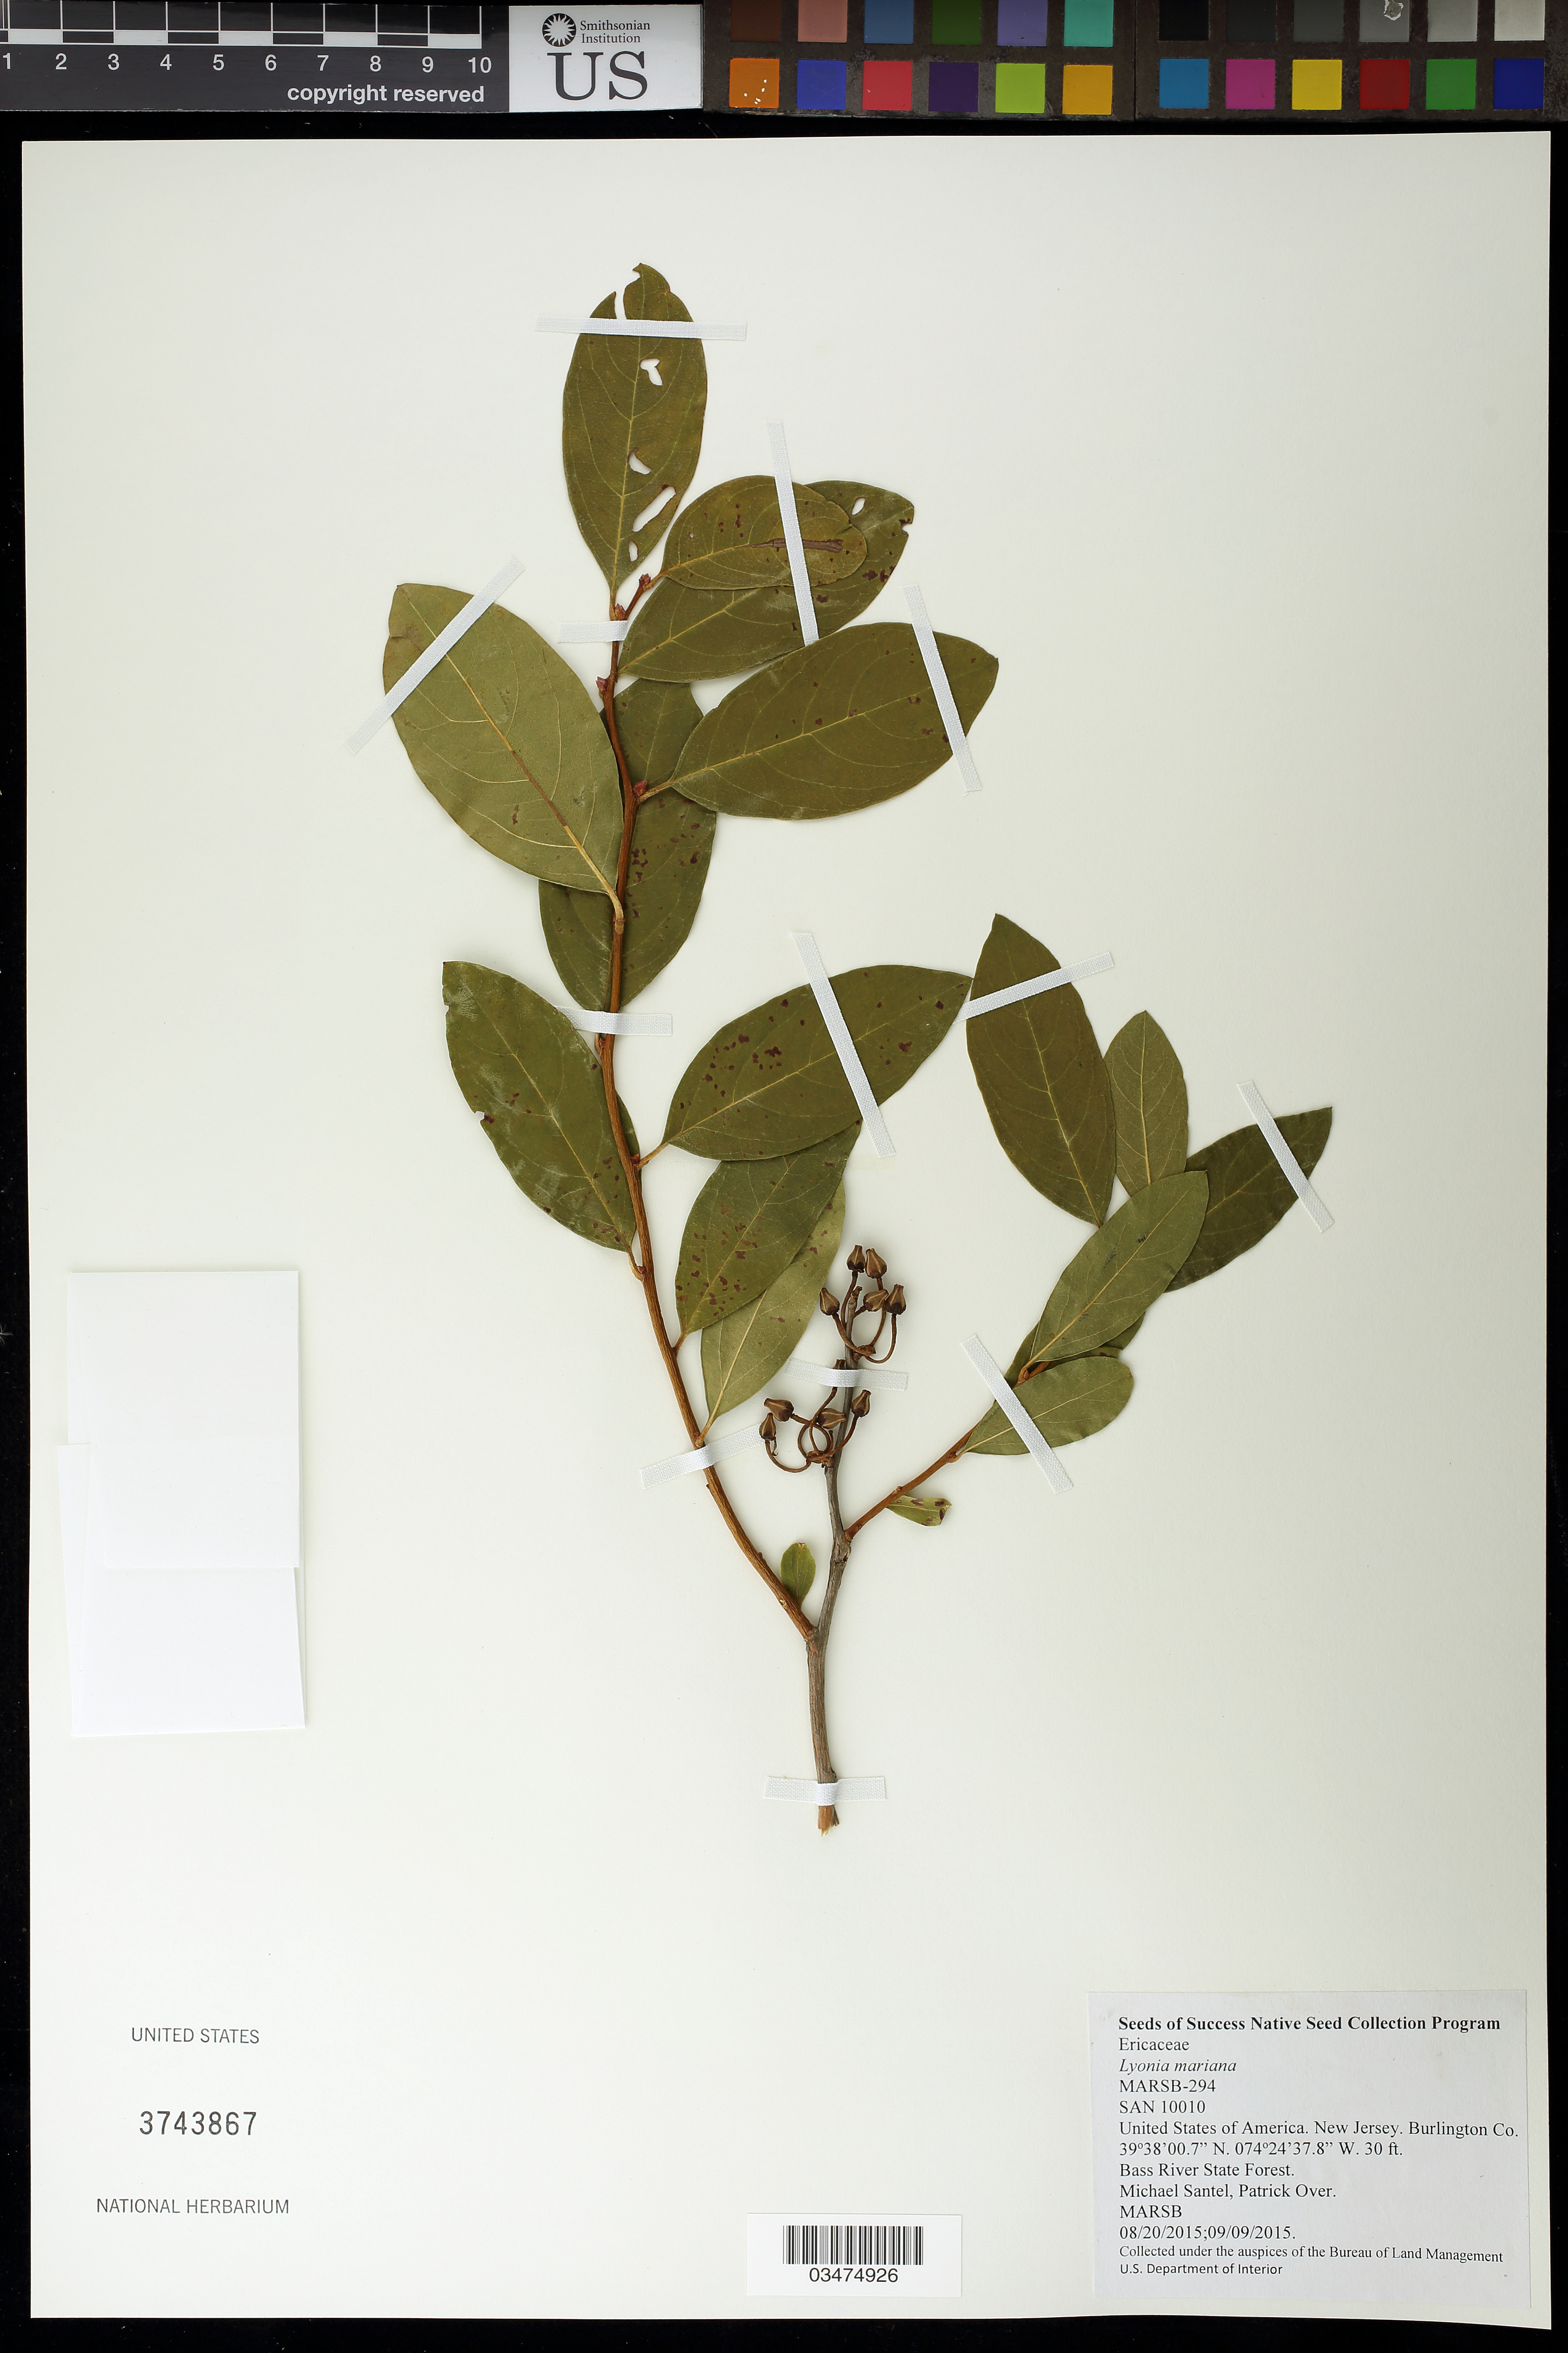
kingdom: Plantae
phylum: Tracheophyta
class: Magnoliopsida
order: Ericales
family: Ericaceae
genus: Lyonia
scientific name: Lyonia mariana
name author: (L.) D. Don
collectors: M. Santel & P. Over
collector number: MARSB-294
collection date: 2015-08-20,2015-09-09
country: United States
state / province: New Jersey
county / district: Burlington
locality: Bass River SF, Bisham Rd, Dan Bridge Rd, Munion Field Rd, Oswego Rd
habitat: Pitch Pine Barrens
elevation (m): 9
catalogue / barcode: US 3743867